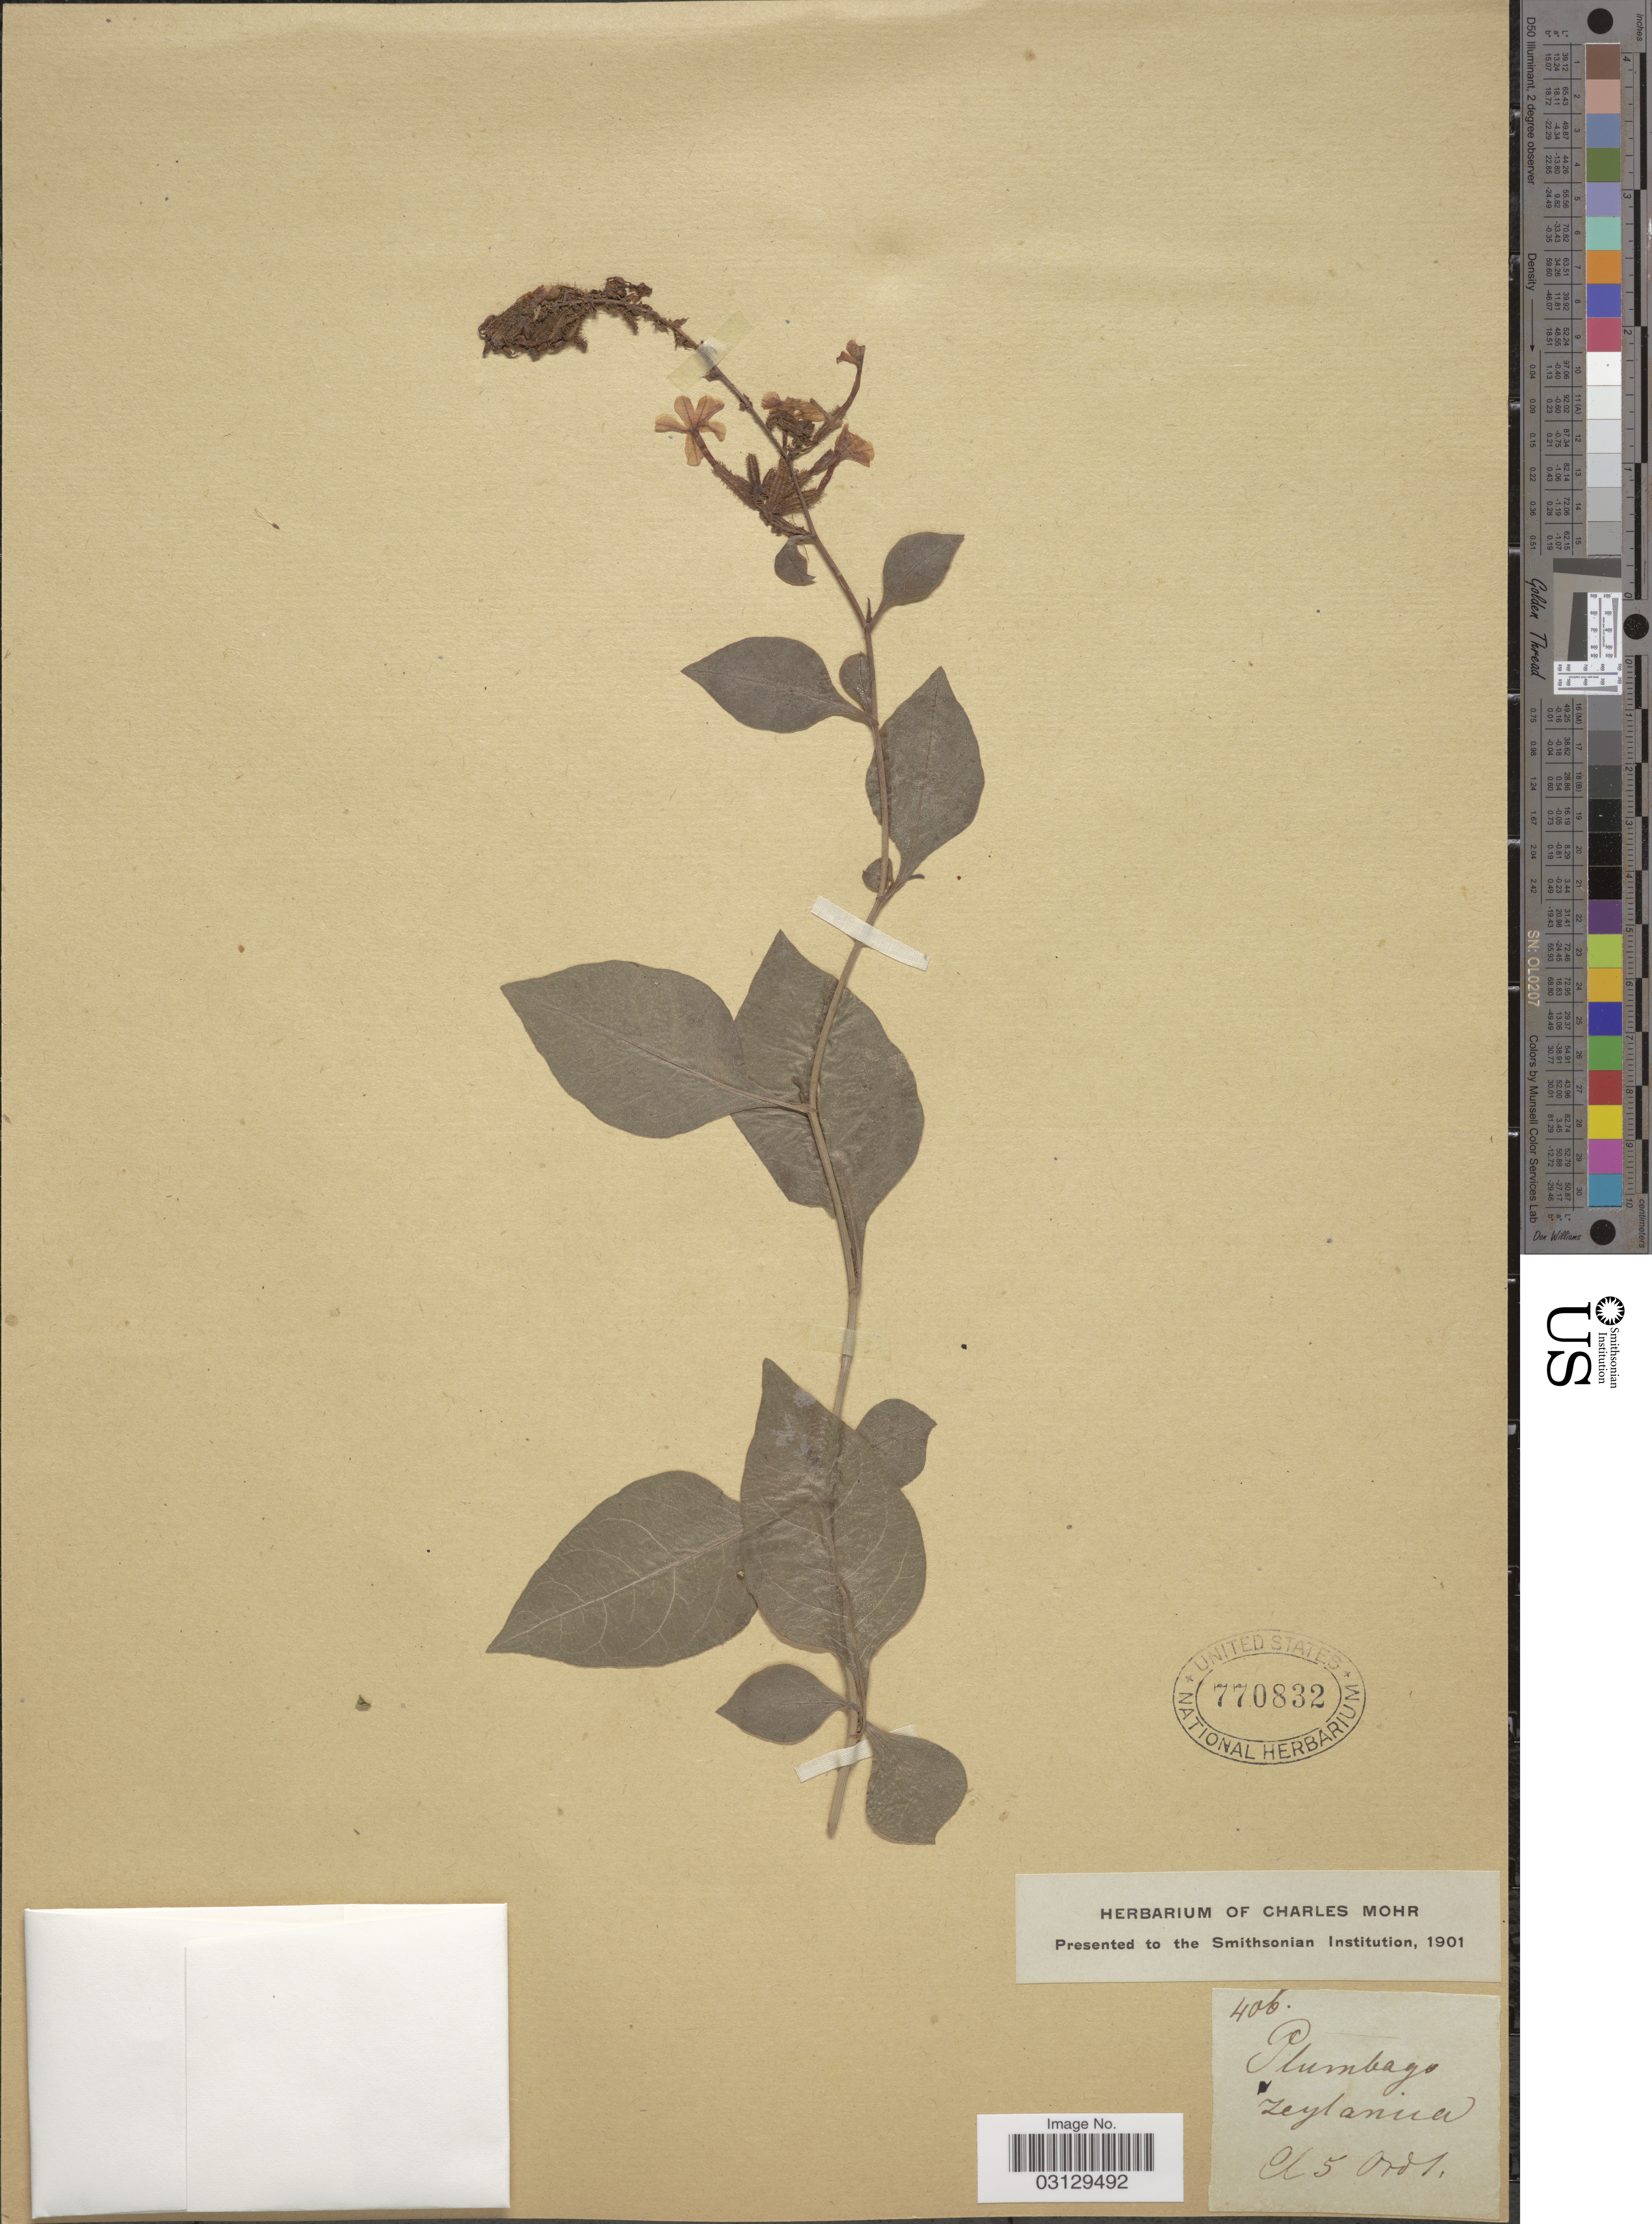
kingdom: Plantae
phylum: Tracheophyta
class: Magnoliopsida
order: Caryophyllales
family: Plumbaginaceae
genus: Plumbago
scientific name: Plumbago zeylanica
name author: L.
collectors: ex herb. Charles Mohr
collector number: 406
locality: Cl 5 Ord1 [interpreted] [unsure placement]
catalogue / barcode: US 770832